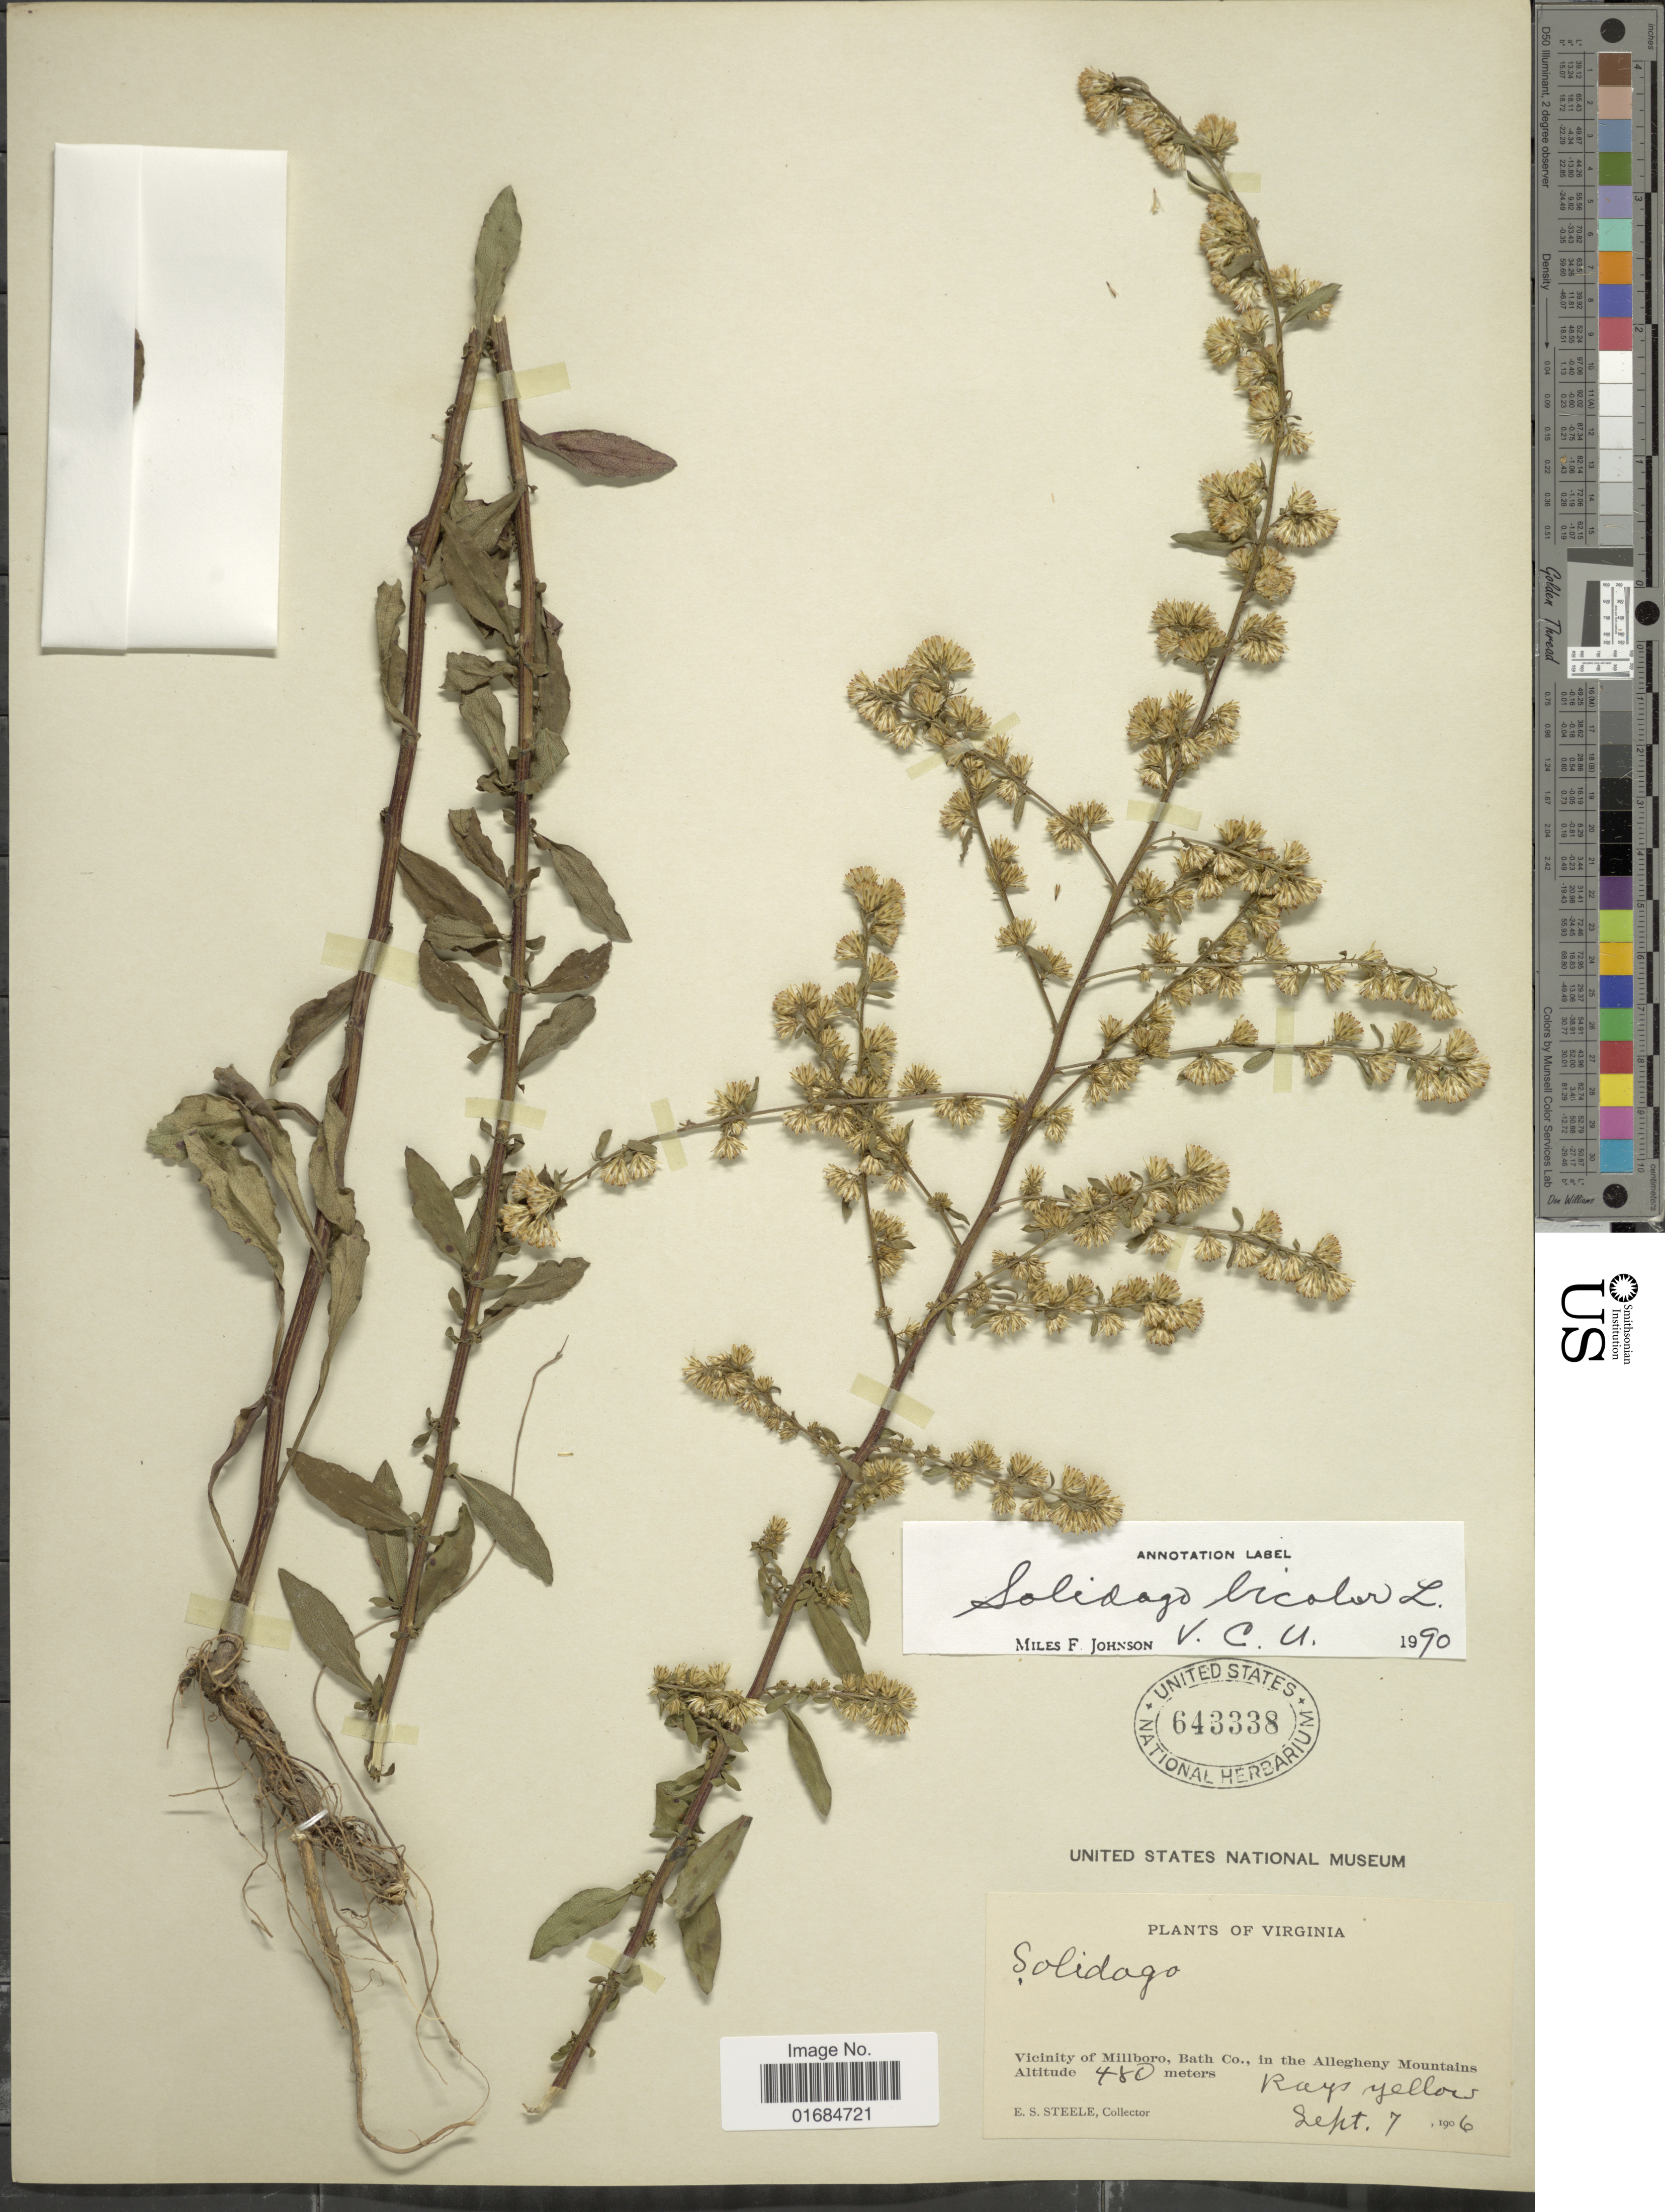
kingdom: Plantae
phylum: Tracheophyta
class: Magnoliopsida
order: Asterales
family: Asteraceae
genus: Solidago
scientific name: Solidago bicolor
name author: L.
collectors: E. Steele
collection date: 1906-09-07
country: United States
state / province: Virginia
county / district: Bath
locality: Virginia.Vicinity of Millboro, Bath Co., in the Allegheny Mountains.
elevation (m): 480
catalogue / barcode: US 643338